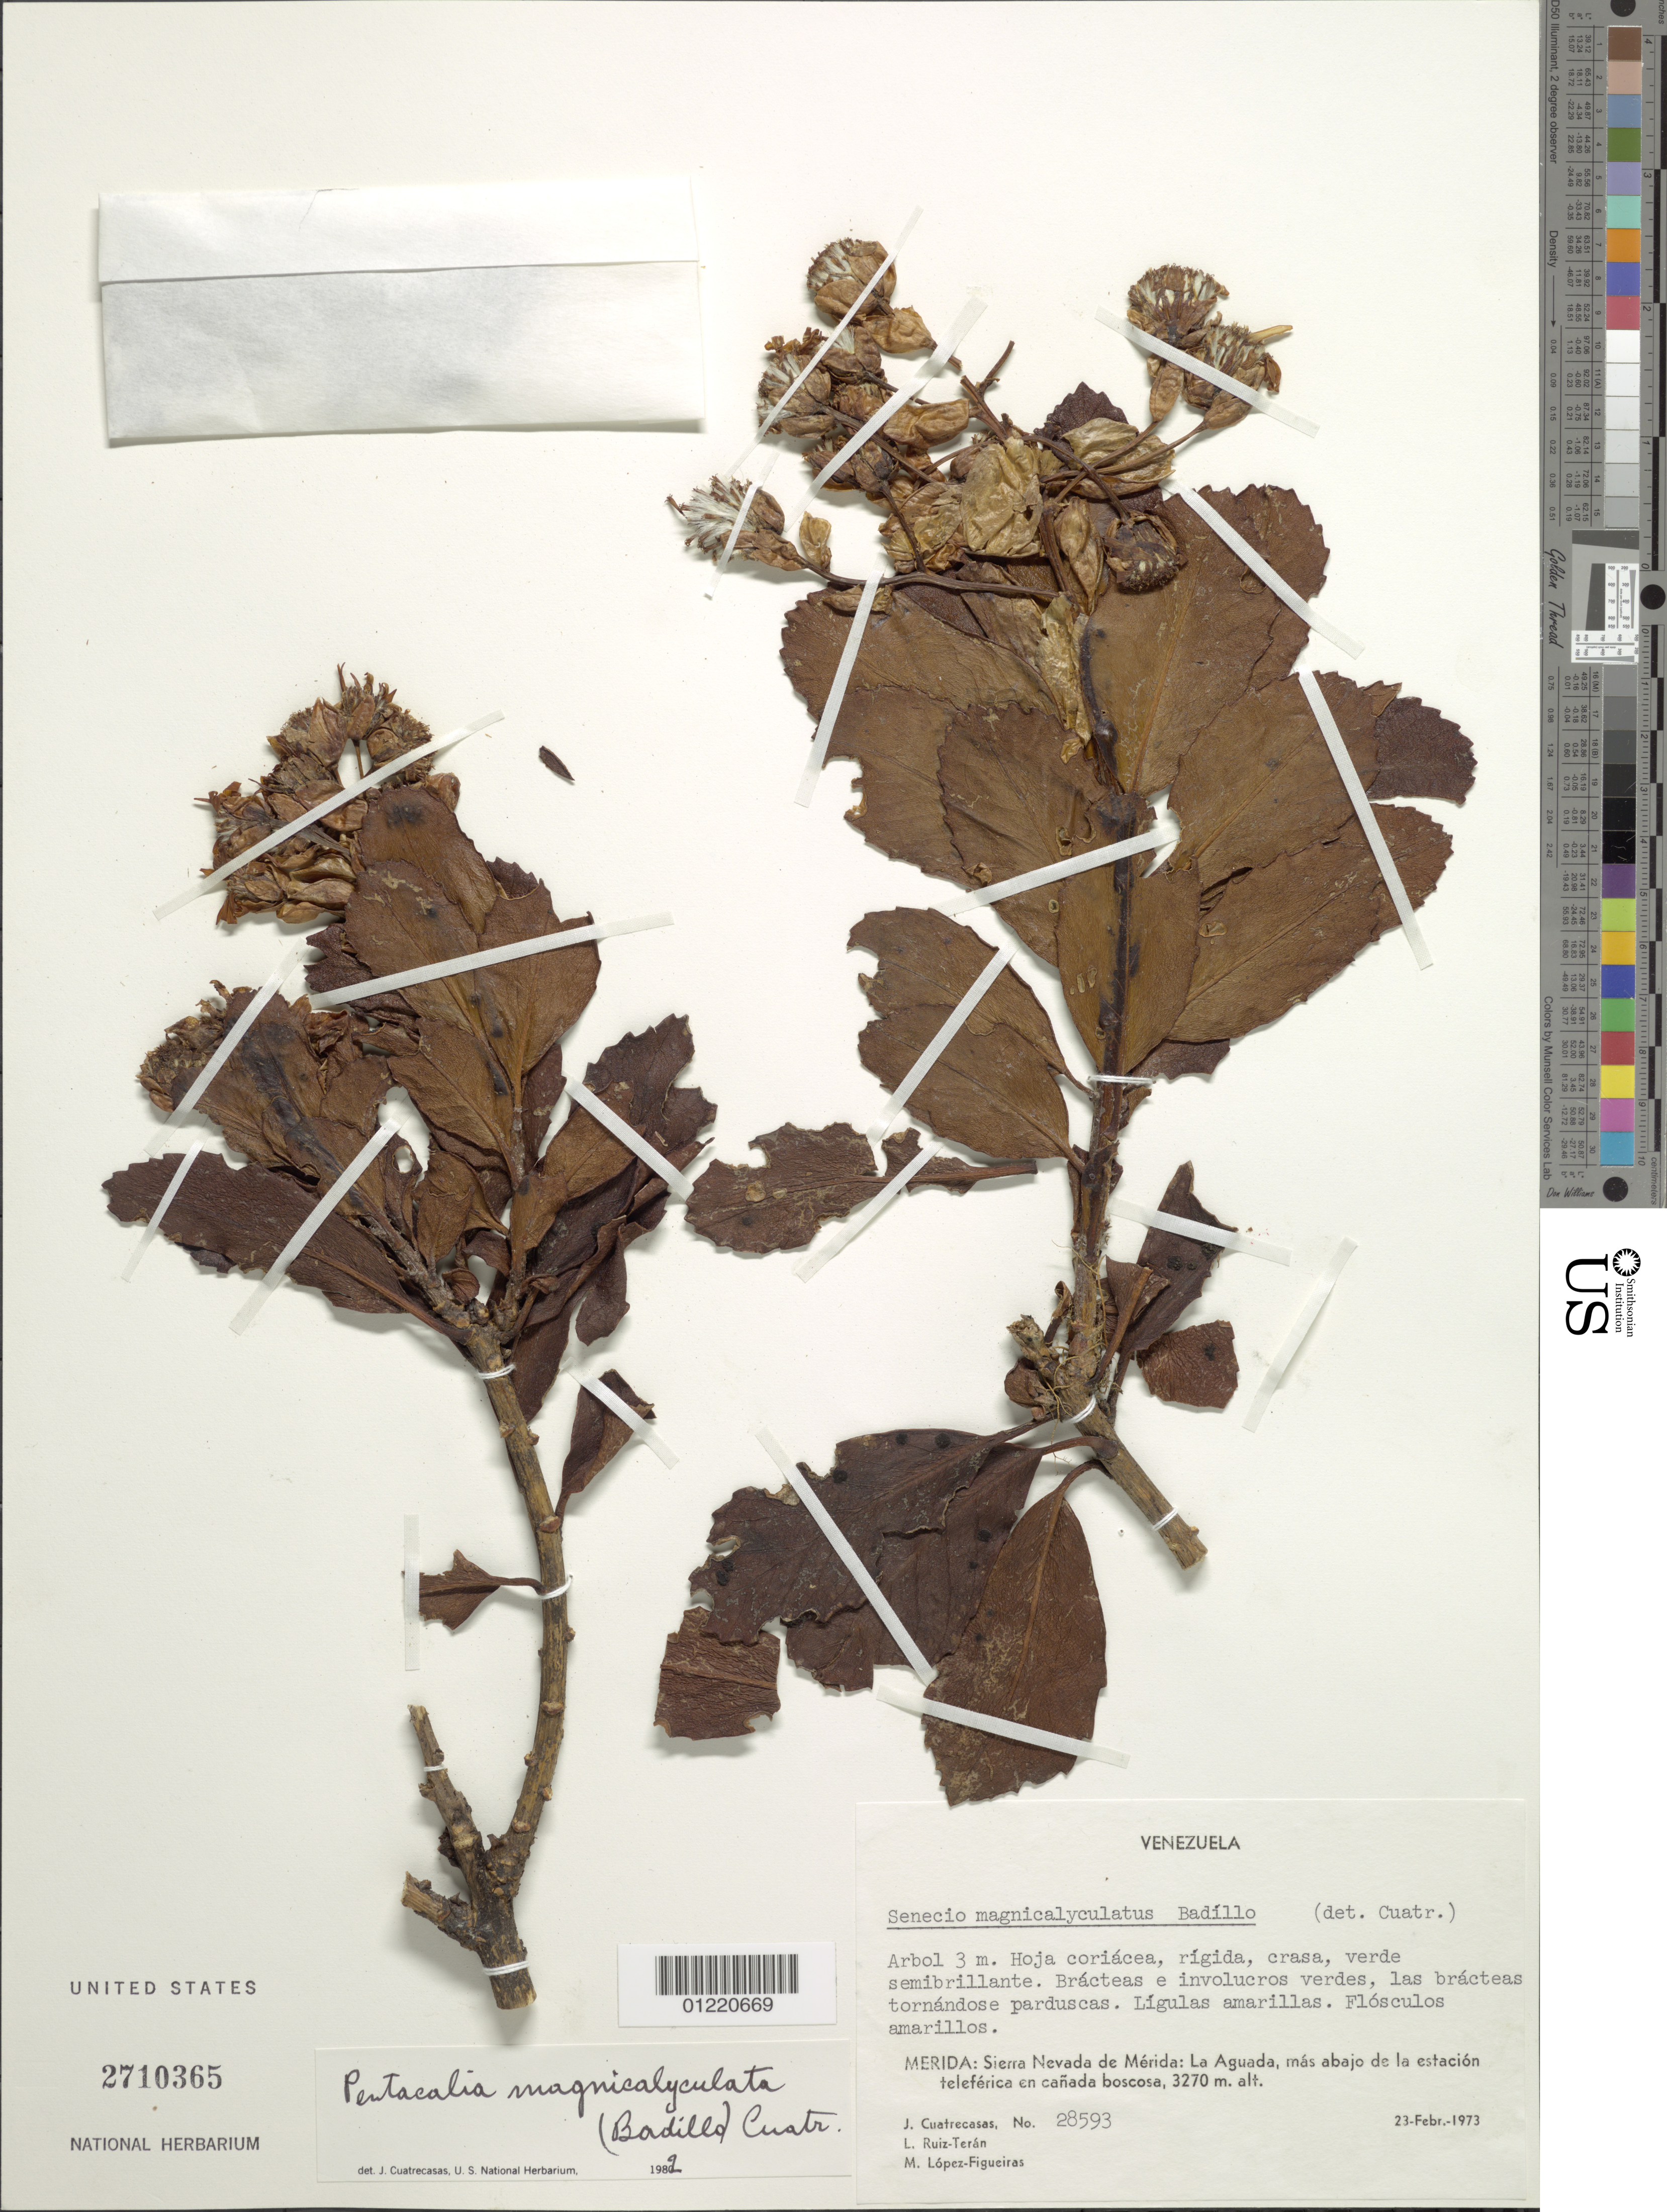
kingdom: Plantae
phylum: Tracheophyta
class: Magnoliopsida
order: Asterales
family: Asteraceae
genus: Pentacalia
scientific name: Pentacalia magnicalyculata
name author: (V.M. Badillo) Cuatrec.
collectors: J. Cuatrecasas, L. E. Ruíz-Terán & M. López Figueiras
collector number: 28593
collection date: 1973-02-23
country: Venezuela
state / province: Mérida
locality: Sierra Nevada de Merida: La Aguada, mas abajo de la estacion teleferica en canada boscosa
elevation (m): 3270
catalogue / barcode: US 2710365